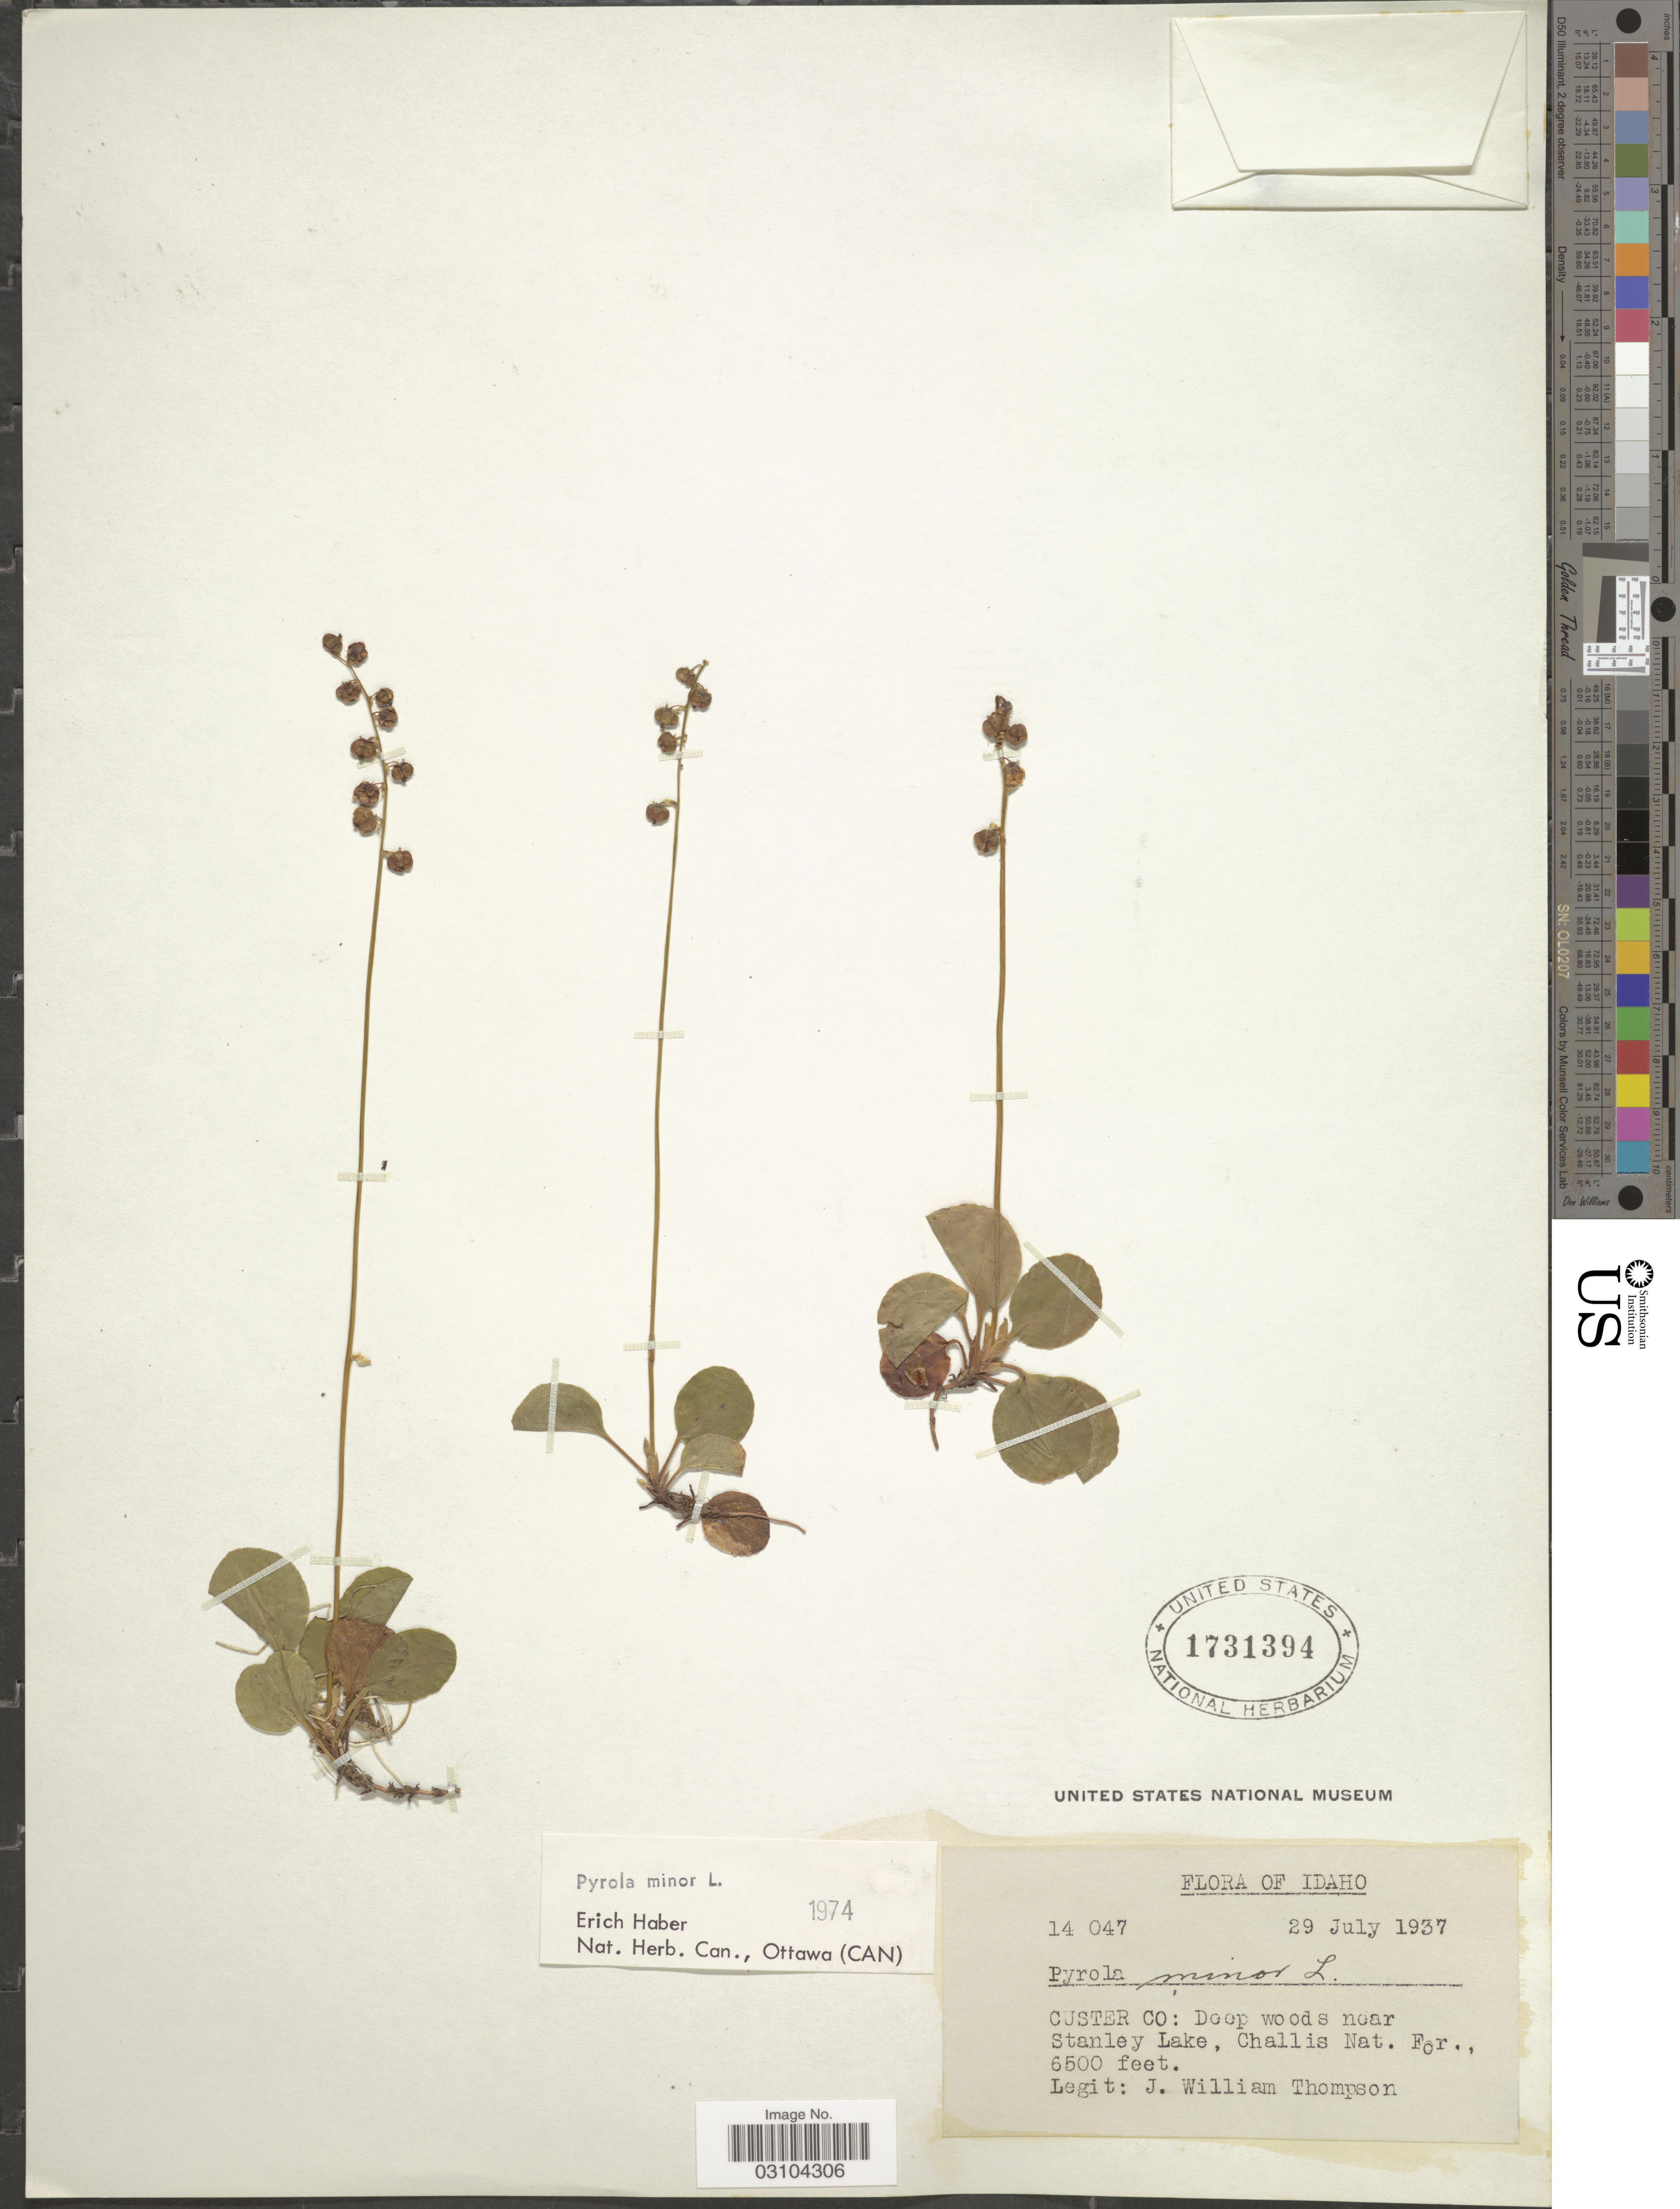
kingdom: Plantae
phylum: Tracheophyta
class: Magnoliopsida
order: Ericales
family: Ericaceae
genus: Pyrola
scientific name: Pyrola minor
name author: L.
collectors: J. W. Thompson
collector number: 14047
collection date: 1937-07-29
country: United States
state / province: Idaho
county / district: Custer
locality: Deep woods near Stanley Lake, Challis Nat. For.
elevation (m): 1981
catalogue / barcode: US 1731394